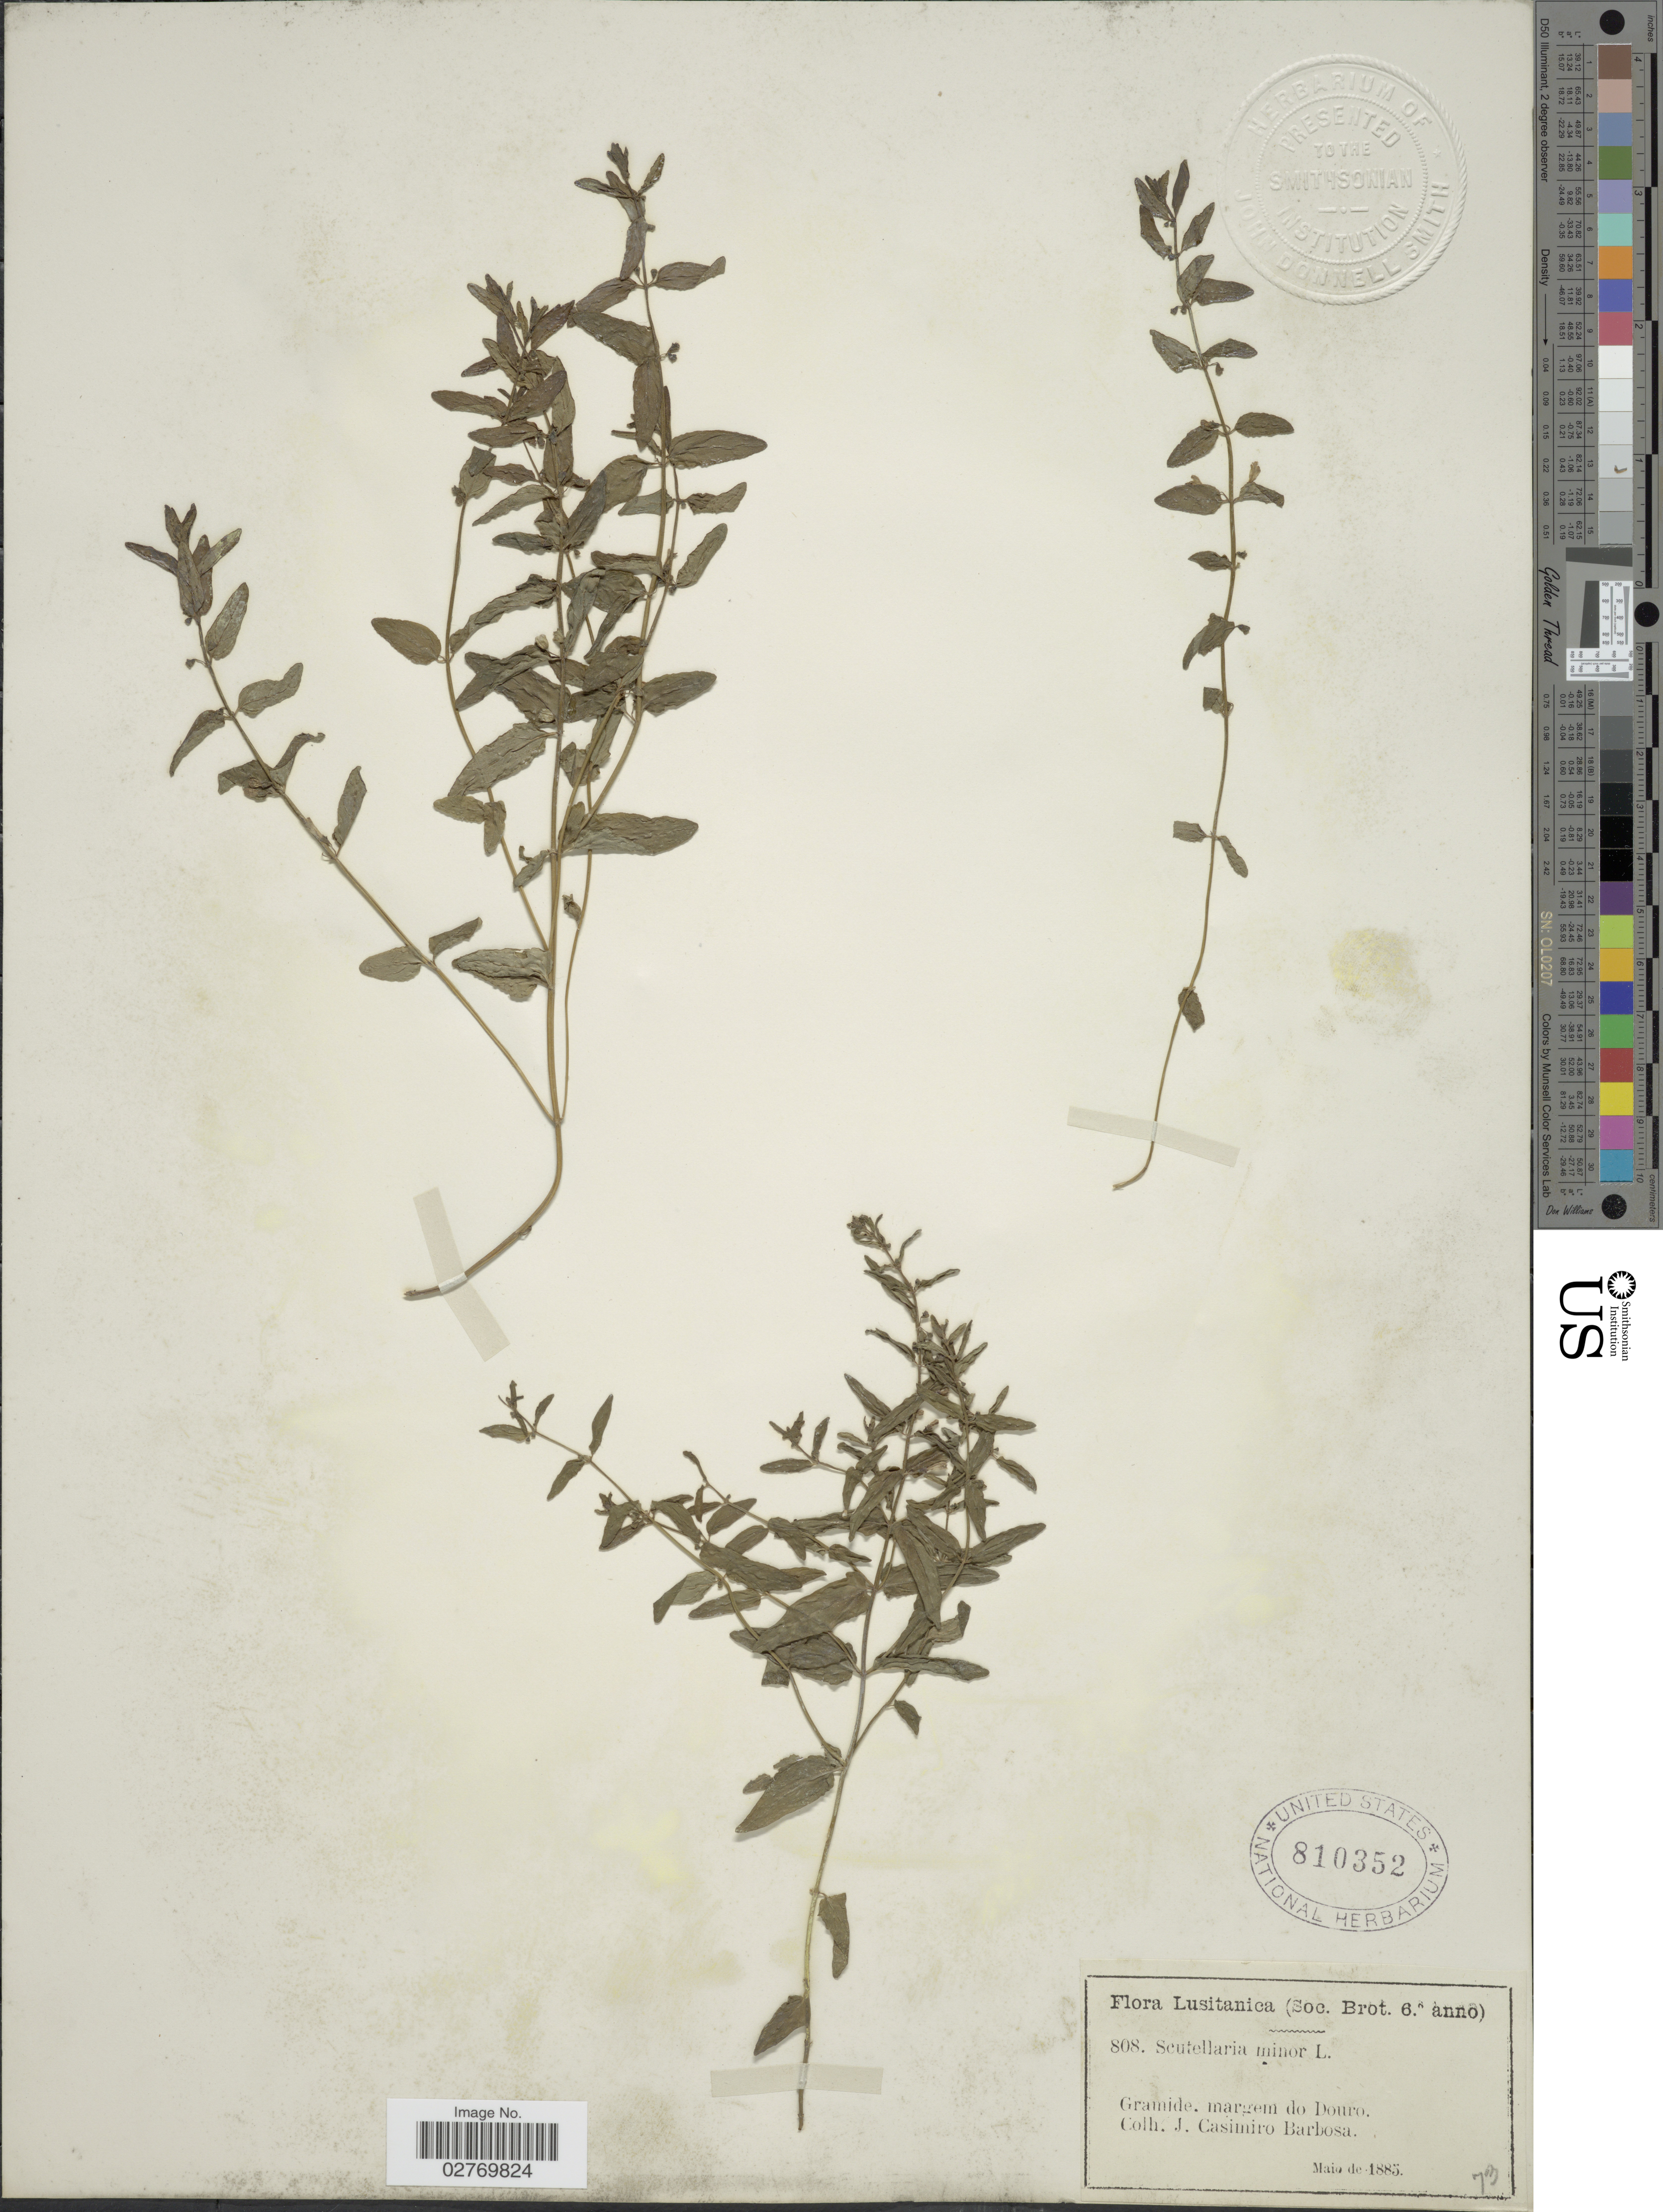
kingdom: Plantae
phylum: Tracheophyta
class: Magnoliopsida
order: Lamiales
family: Lamiaceae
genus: Scutellaria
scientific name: Scutellaria minor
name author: Huds.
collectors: J. Barbosa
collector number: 808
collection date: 1885-05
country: Portugal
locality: Lusitanica. Gramide, margem do Douro.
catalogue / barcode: US 810352